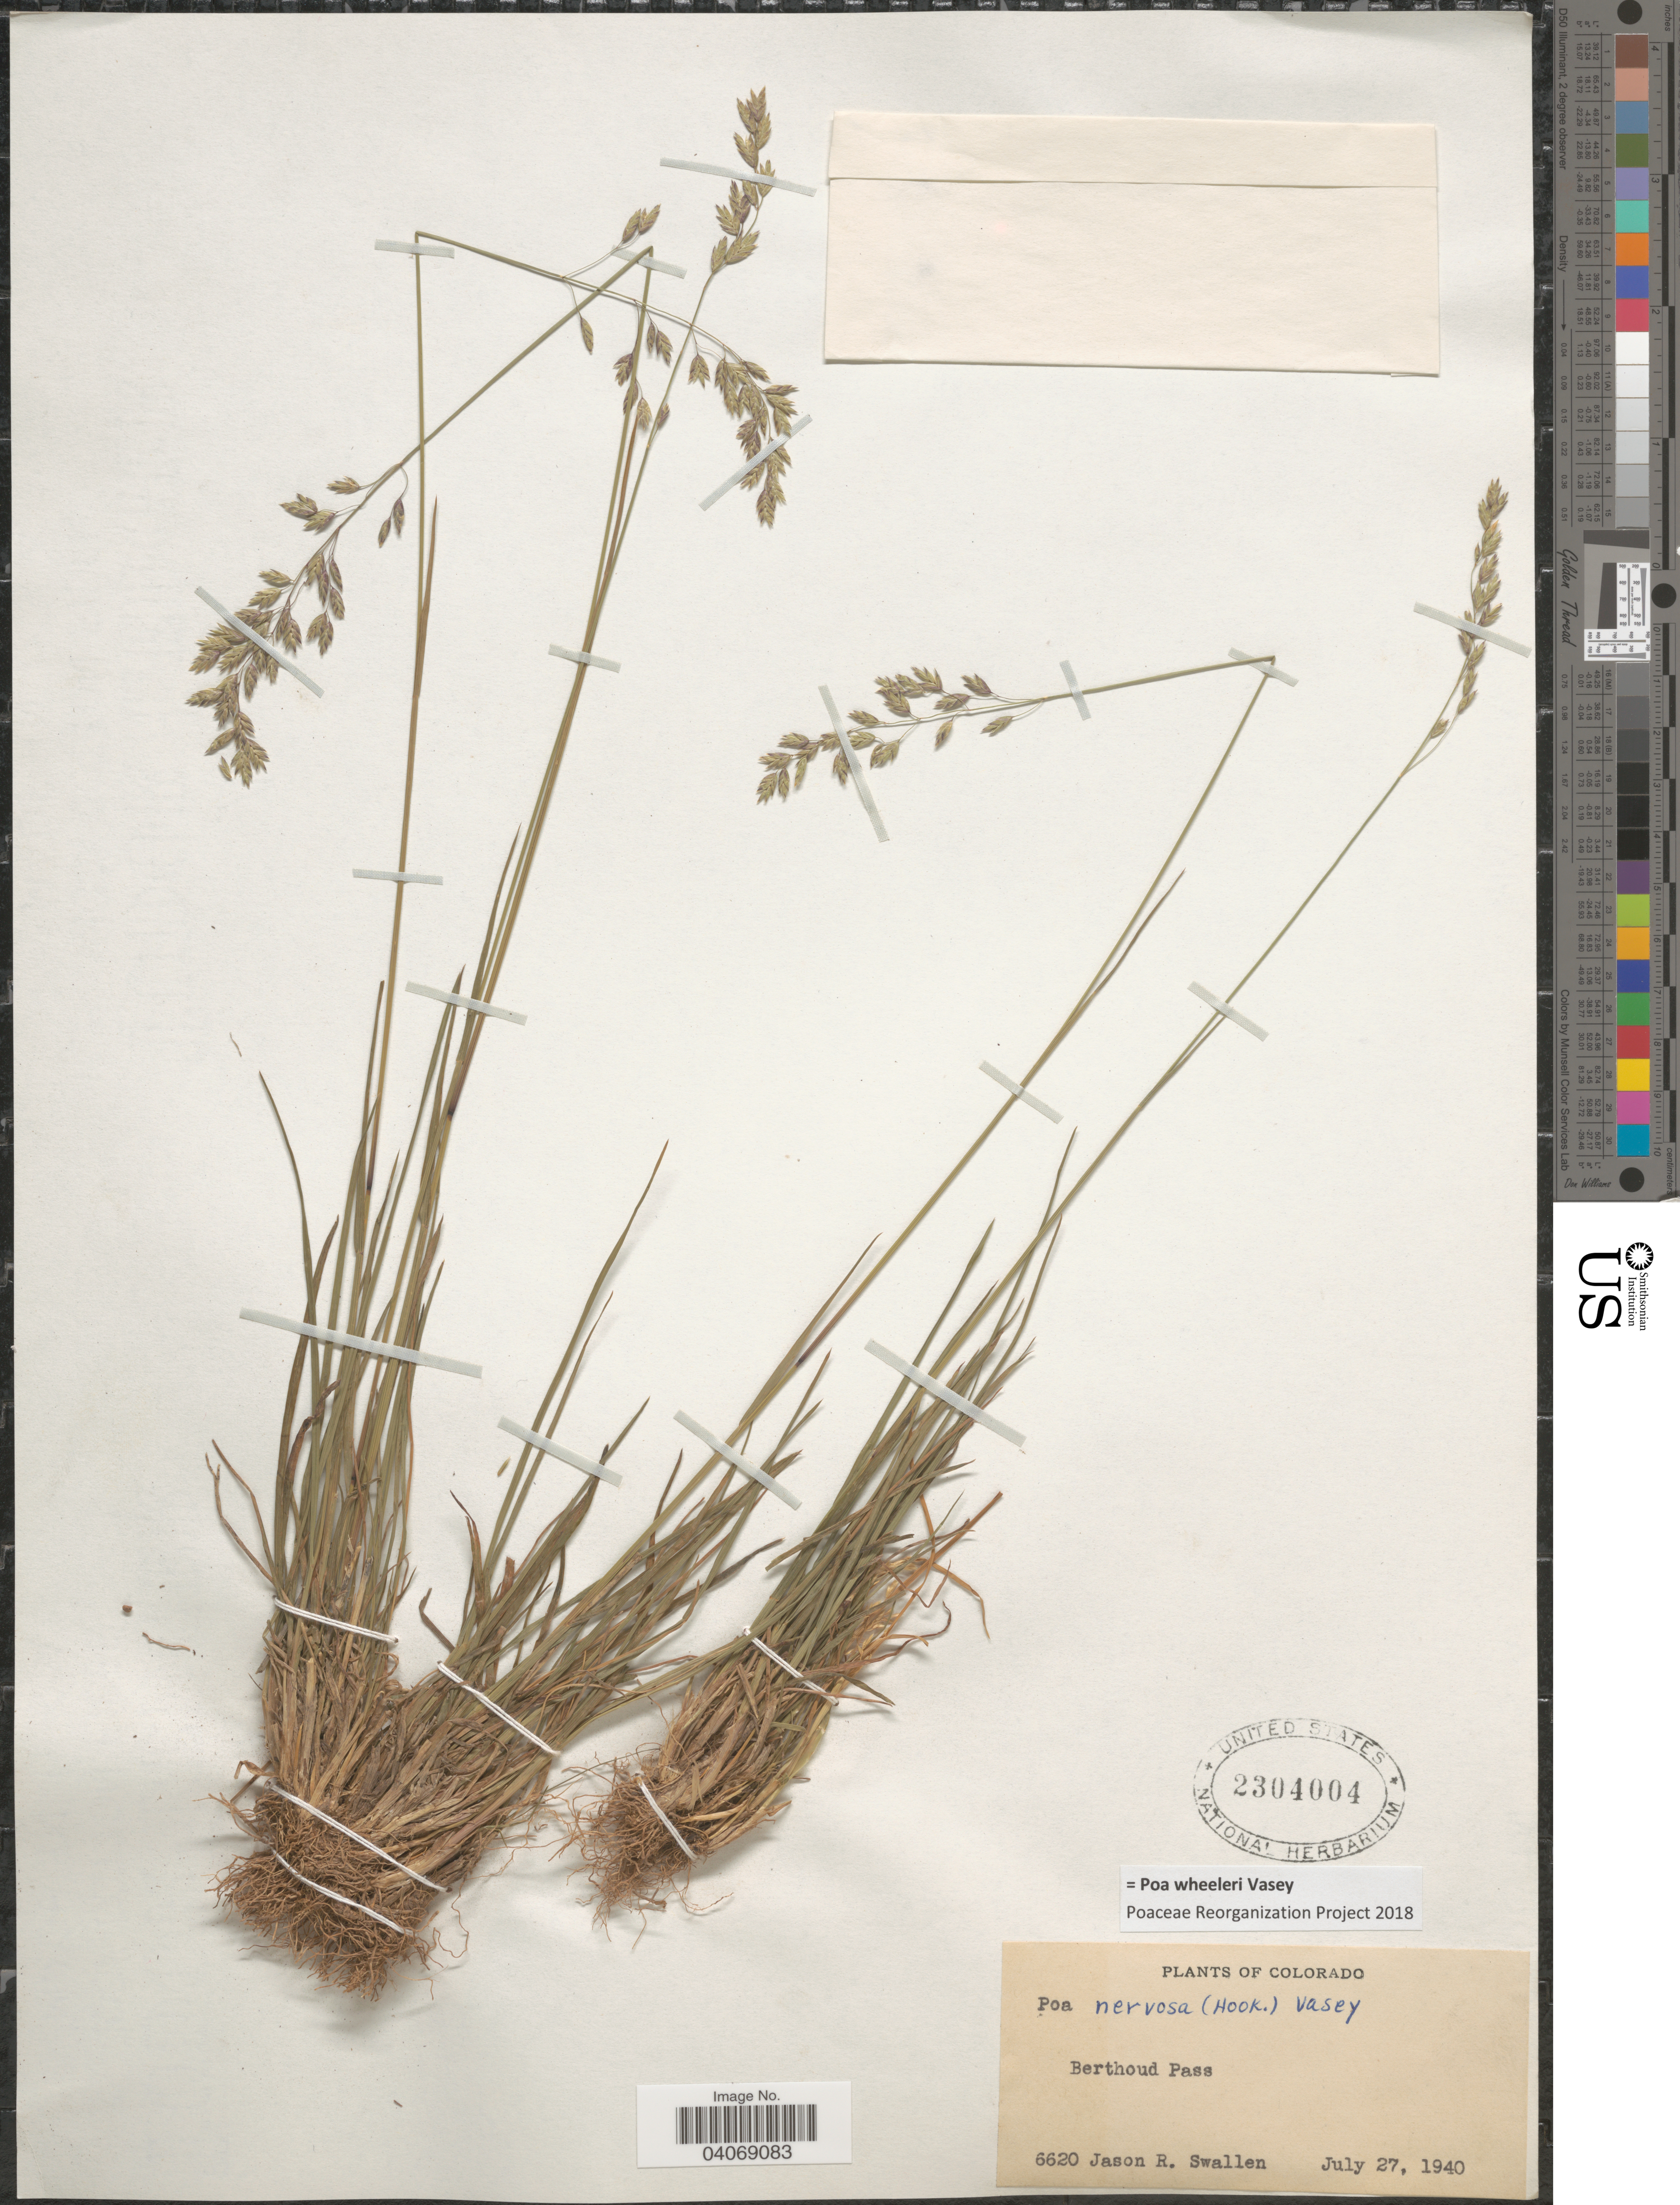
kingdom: Plantae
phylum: Tracheophyta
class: Liliopsida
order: Poales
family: Poaceae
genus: Poa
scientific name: Poa wheeleri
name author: Vasey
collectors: J. R. Swallen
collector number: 6620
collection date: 1940-07-27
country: United States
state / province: Colorado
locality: Berthoud Pass.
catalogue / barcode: US 2304004